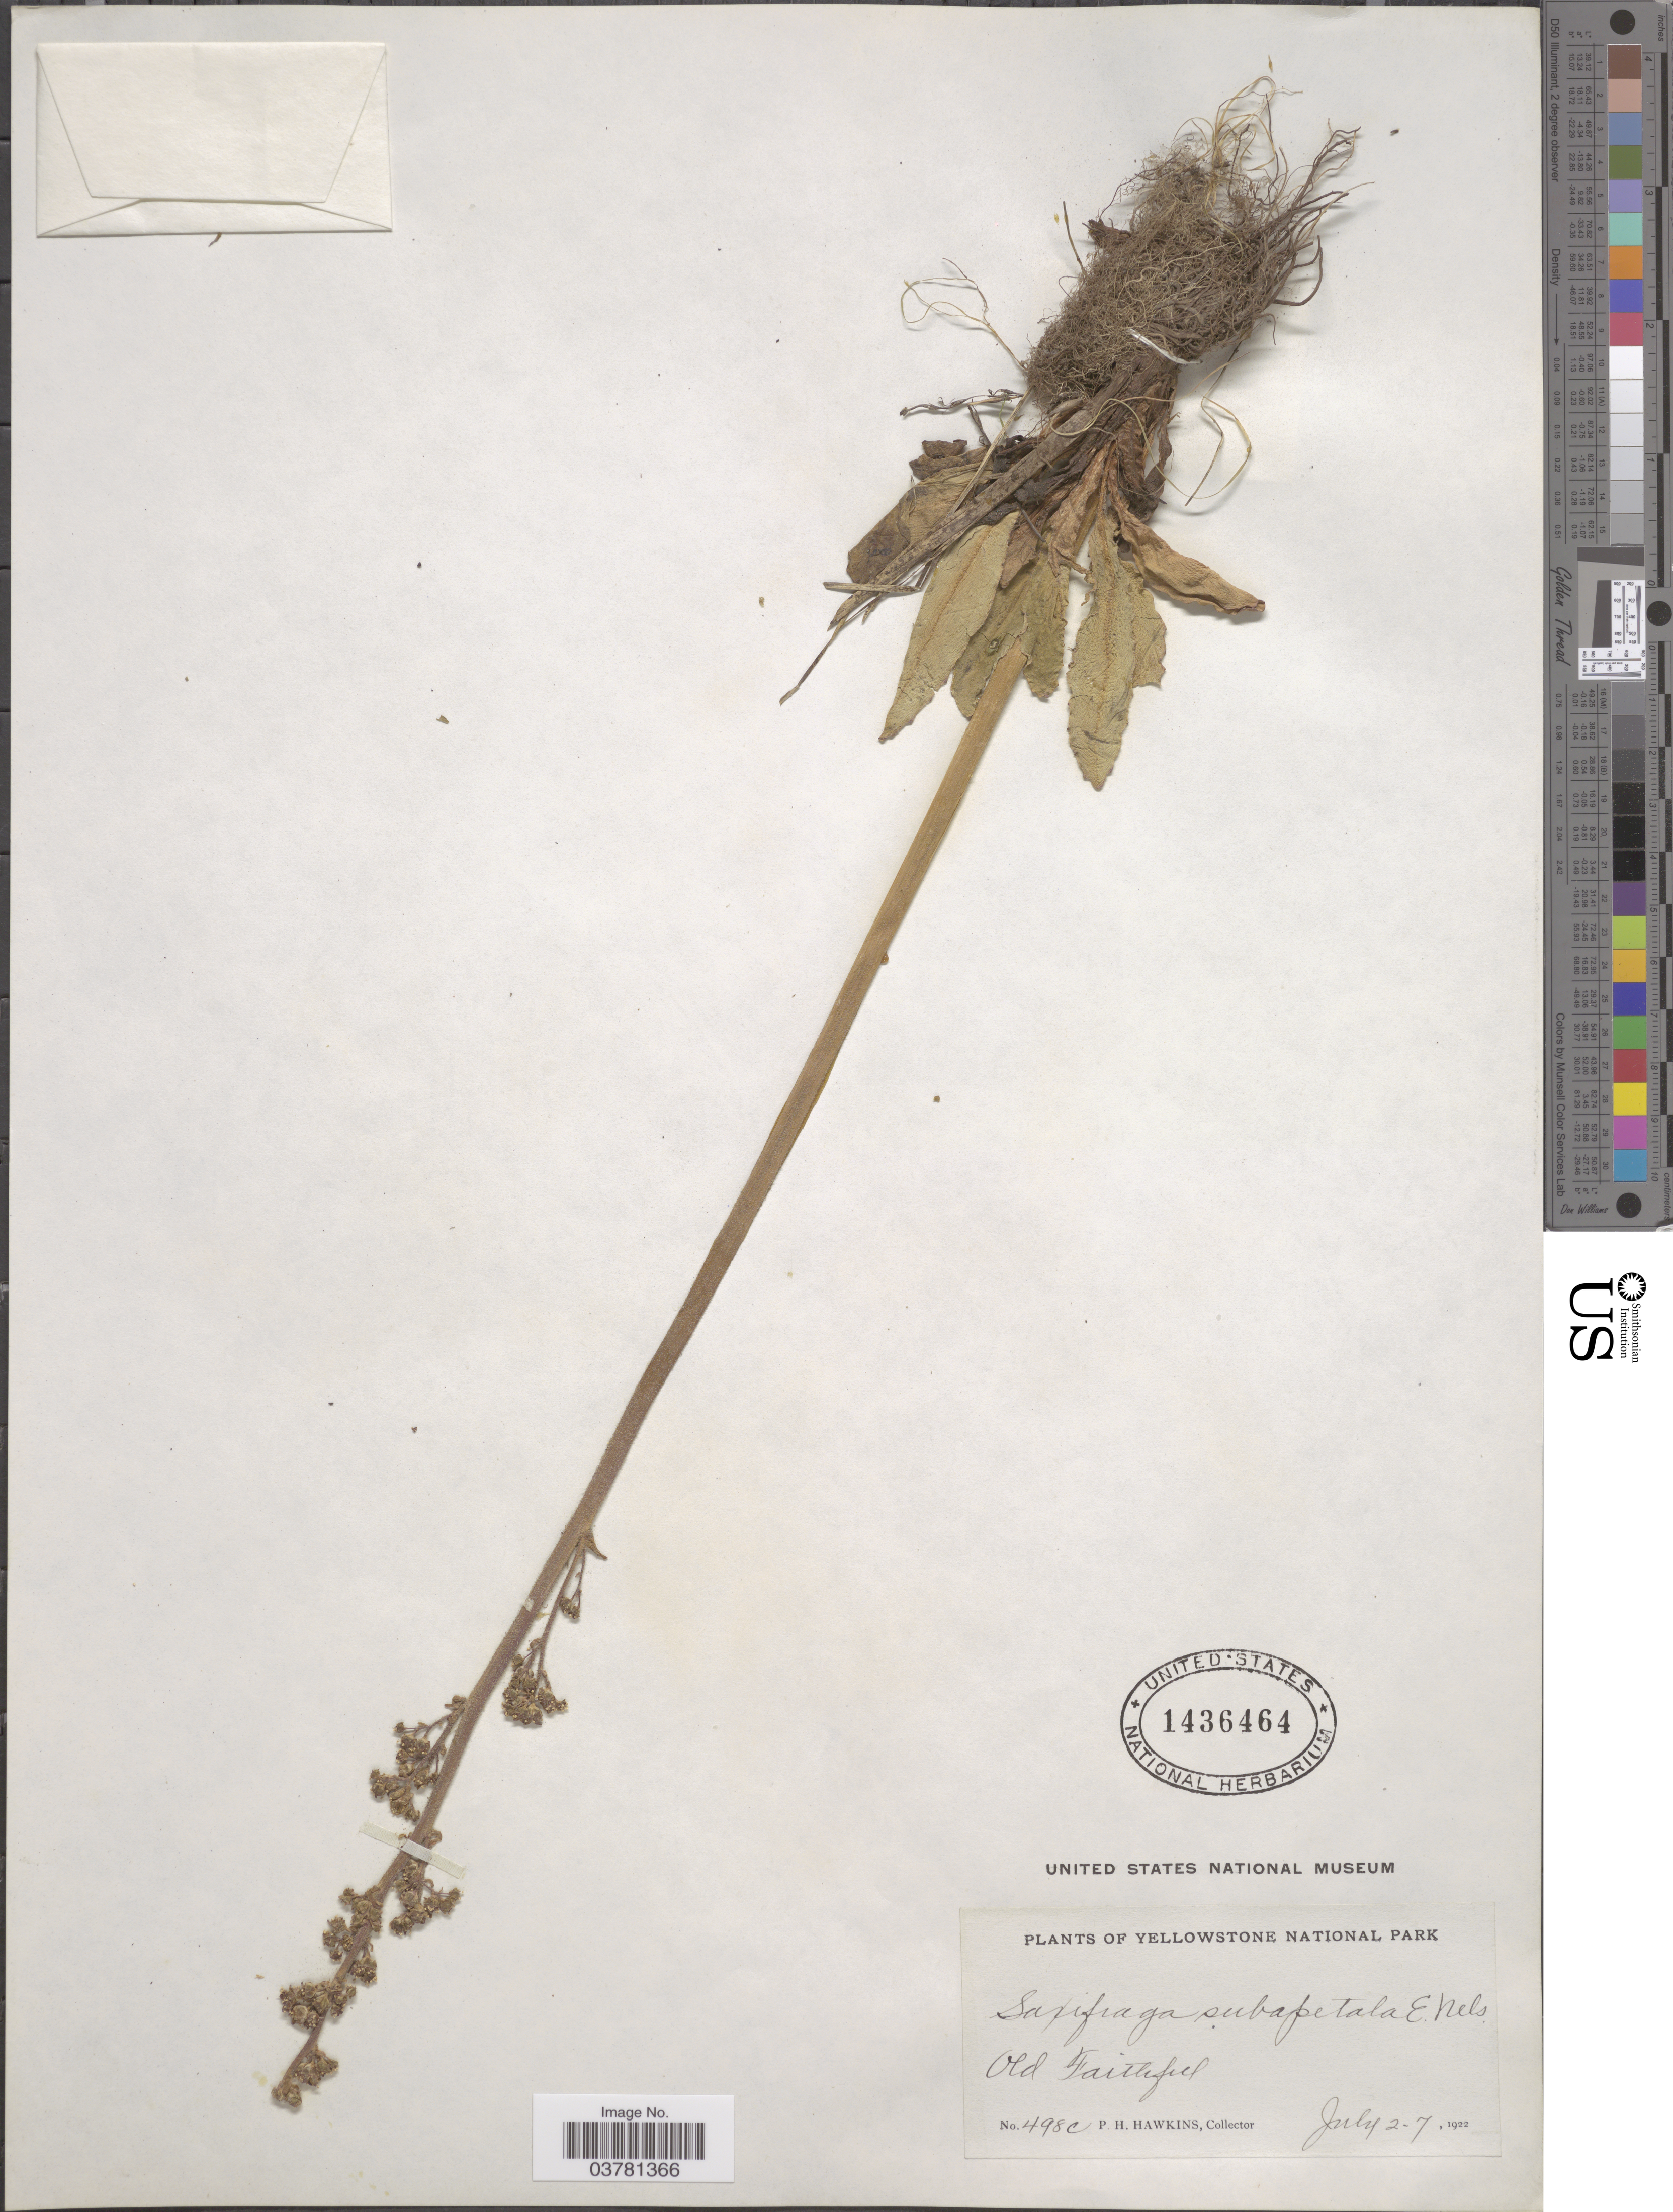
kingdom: Plantae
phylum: Tracheophyta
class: Magnoliopsida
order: Saxifragales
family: Saxifragaceae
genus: Micranthes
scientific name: Micranthes subapetala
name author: (E. Nelson) Small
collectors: P. Hawkins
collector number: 498c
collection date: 1922-07-02/1922-07-07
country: United States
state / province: Wyoming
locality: Yellowstone National Park. Old Faithful.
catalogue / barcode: US 1436464